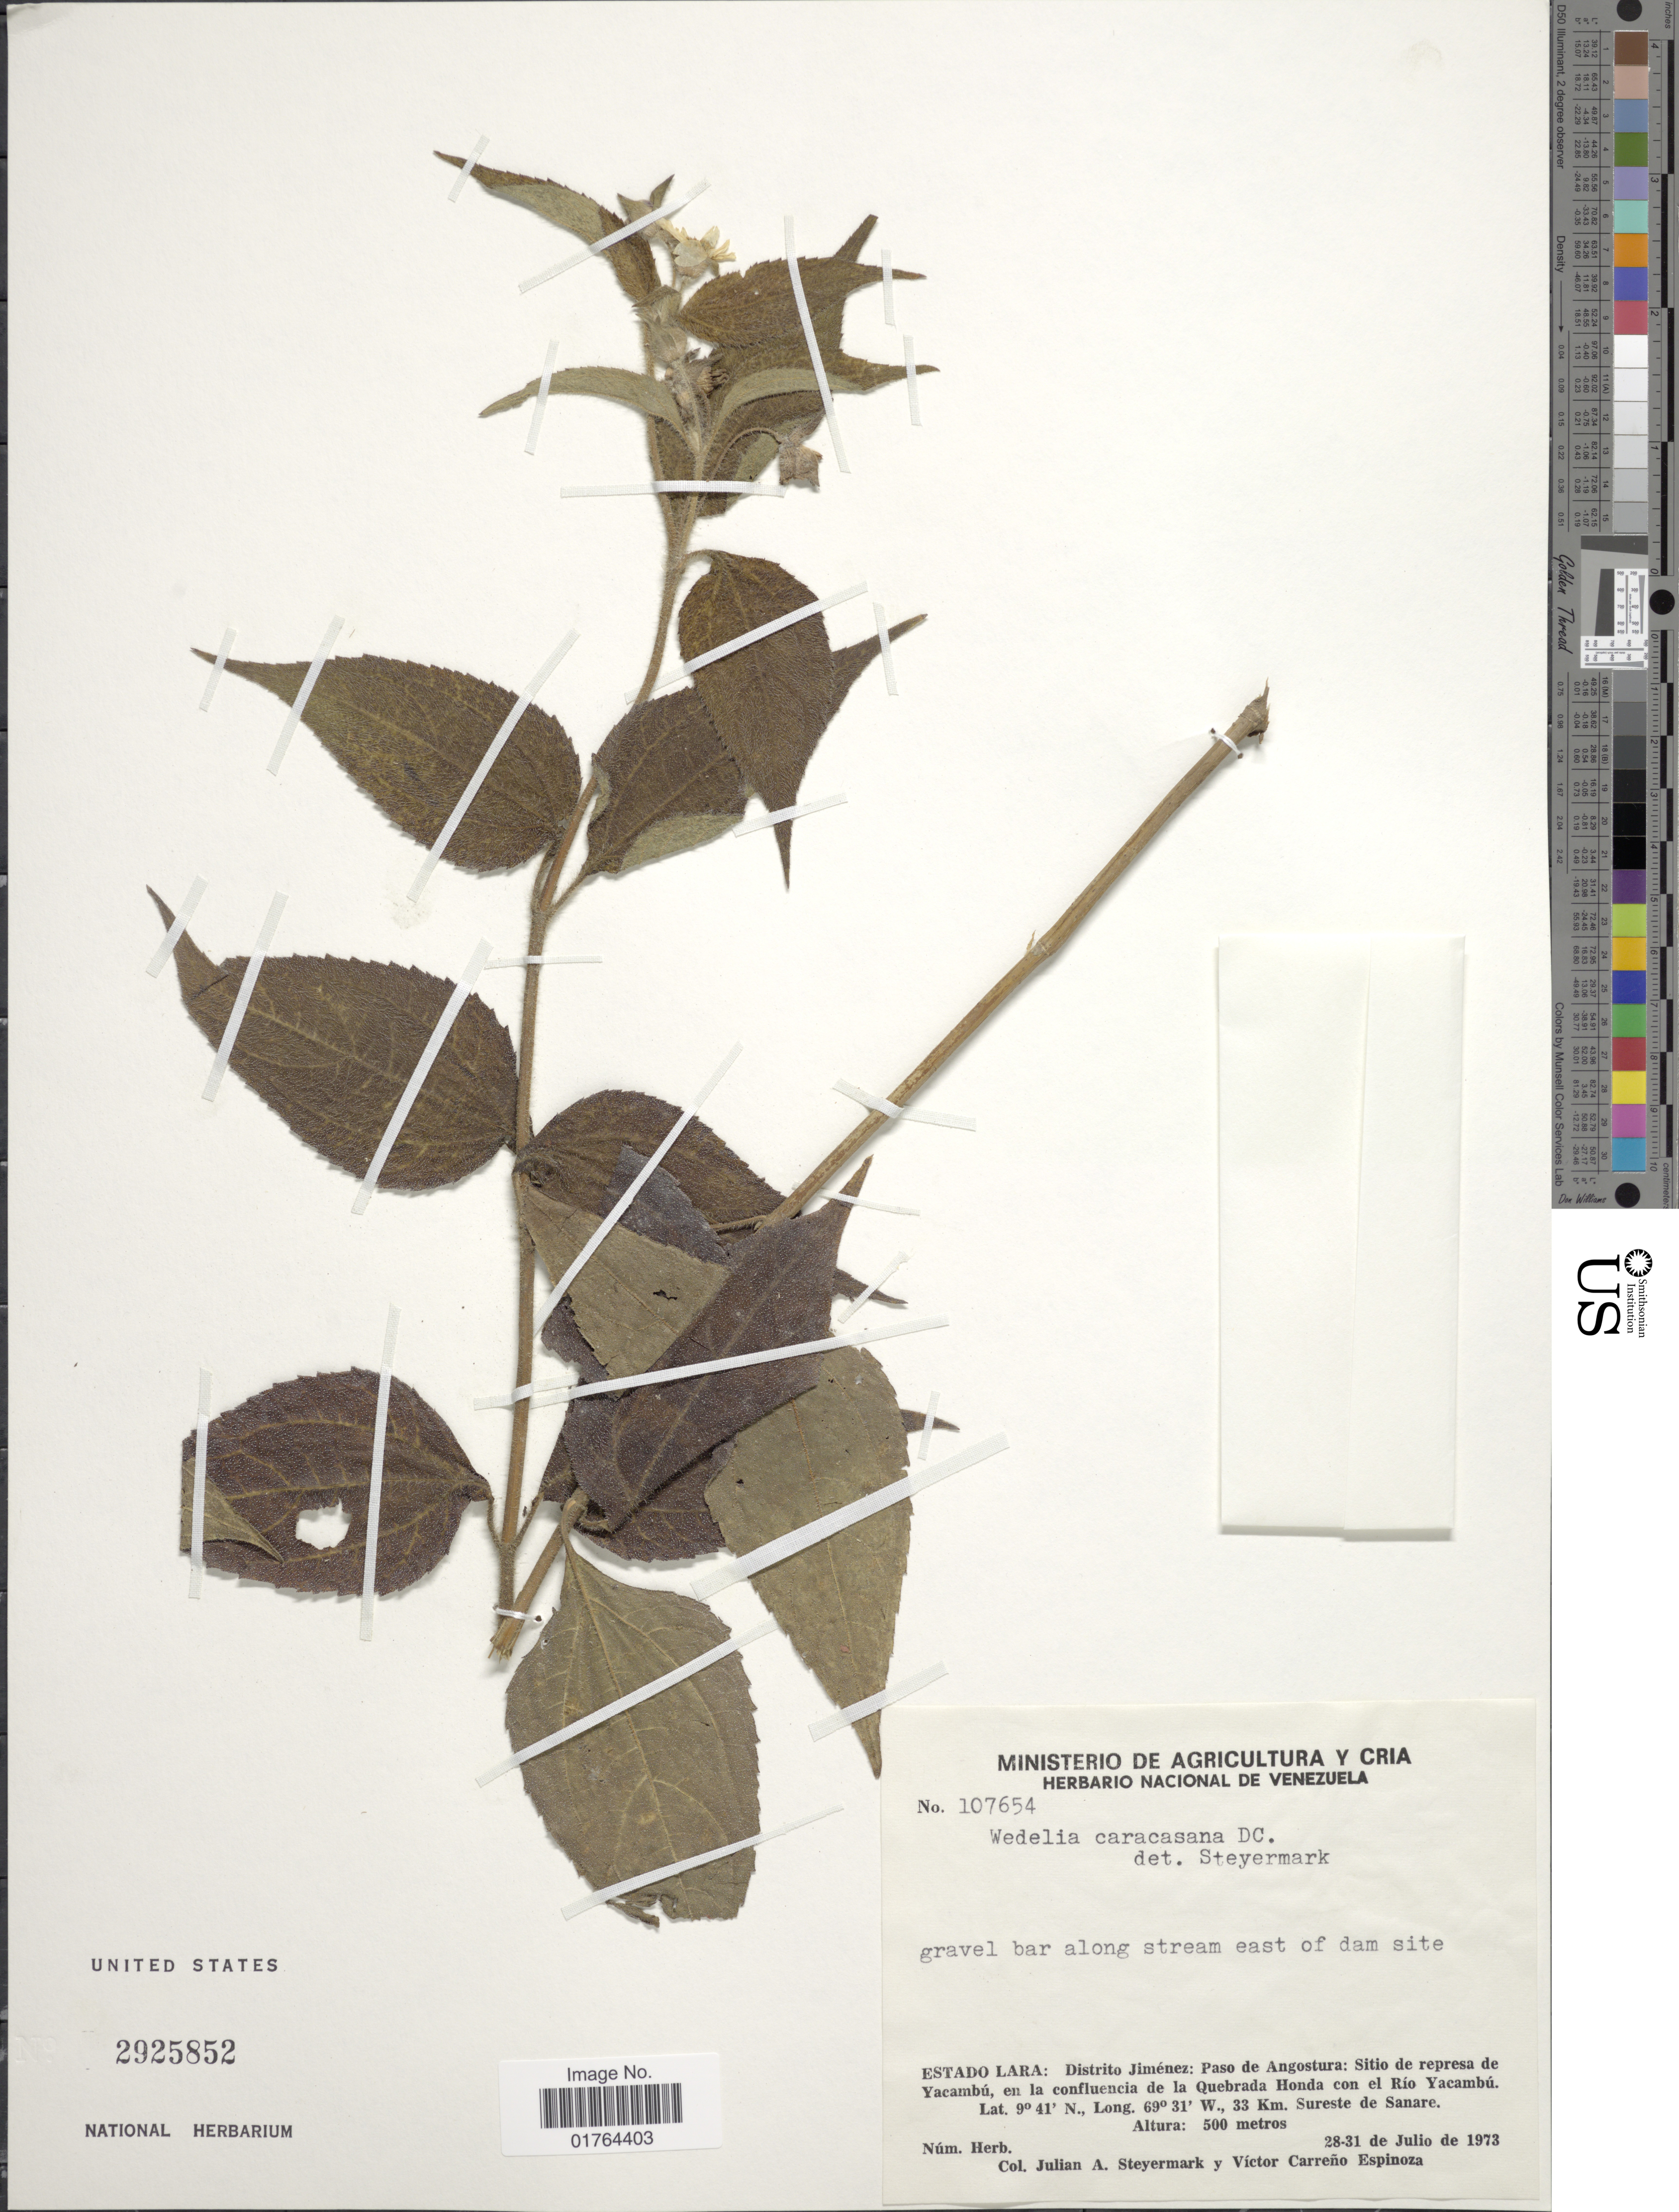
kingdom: Plantae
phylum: Tracheophyta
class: Magnoliopsida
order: Asterales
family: Asteraceae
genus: Wedelia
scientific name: Wedelia calycina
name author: Rich.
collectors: J. Steyermark & V. Espinoza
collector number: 107654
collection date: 1973-07-28/1973-07-31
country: Venezuela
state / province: Lara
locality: Distrito Jimenez, Paso de Angostura, Sitio de represa de Yacambu, en la confluencia de la Quebrada Honda con el Rio Yacambu, 33 km Sureste de Sanare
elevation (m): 500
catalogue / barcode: US 2925852